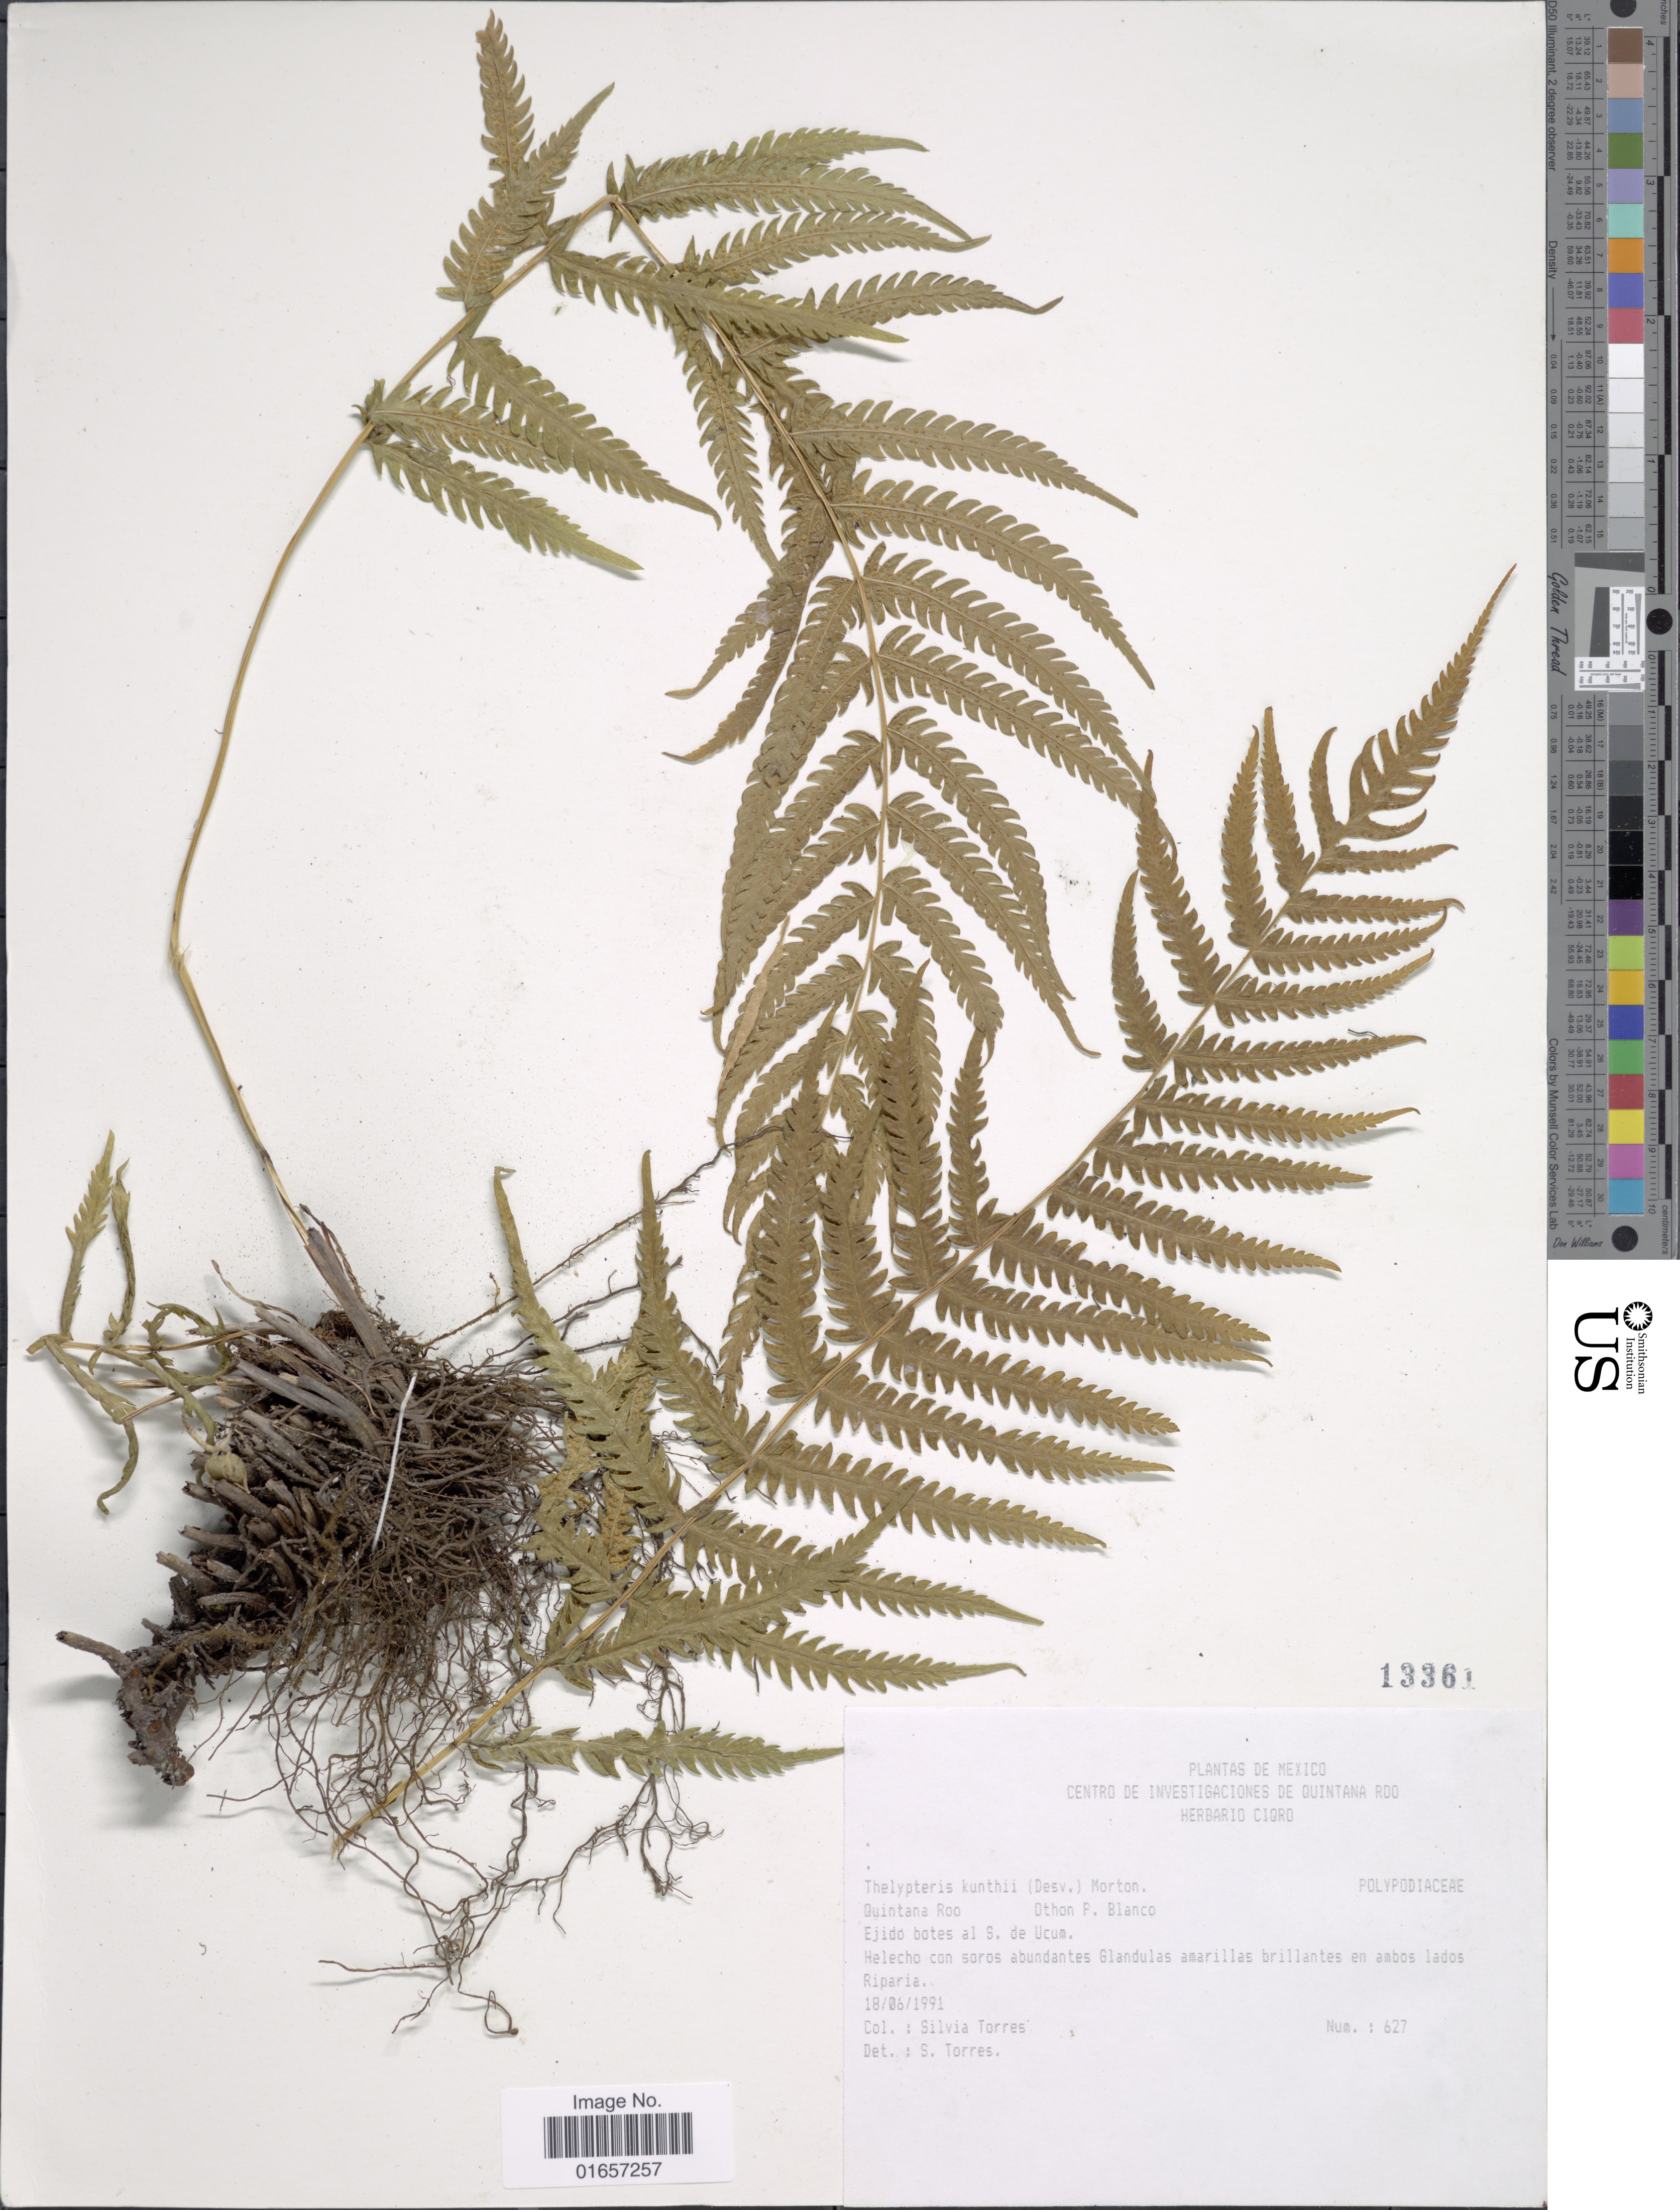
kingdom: Plantae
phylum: Tracheophyta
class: Polypodiopsida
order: Polypodiales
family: Thelypteridaceae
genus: Christella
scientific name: Christella kunthii comb. ined.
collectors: S. Torres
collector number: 627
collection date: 1991-06-18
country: Mexico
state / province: Quintana Roo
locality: Ejido botes al S. de Ucum, helecho con soros abundantes Glandulas amarillas brillantes en ambos lados Riparia